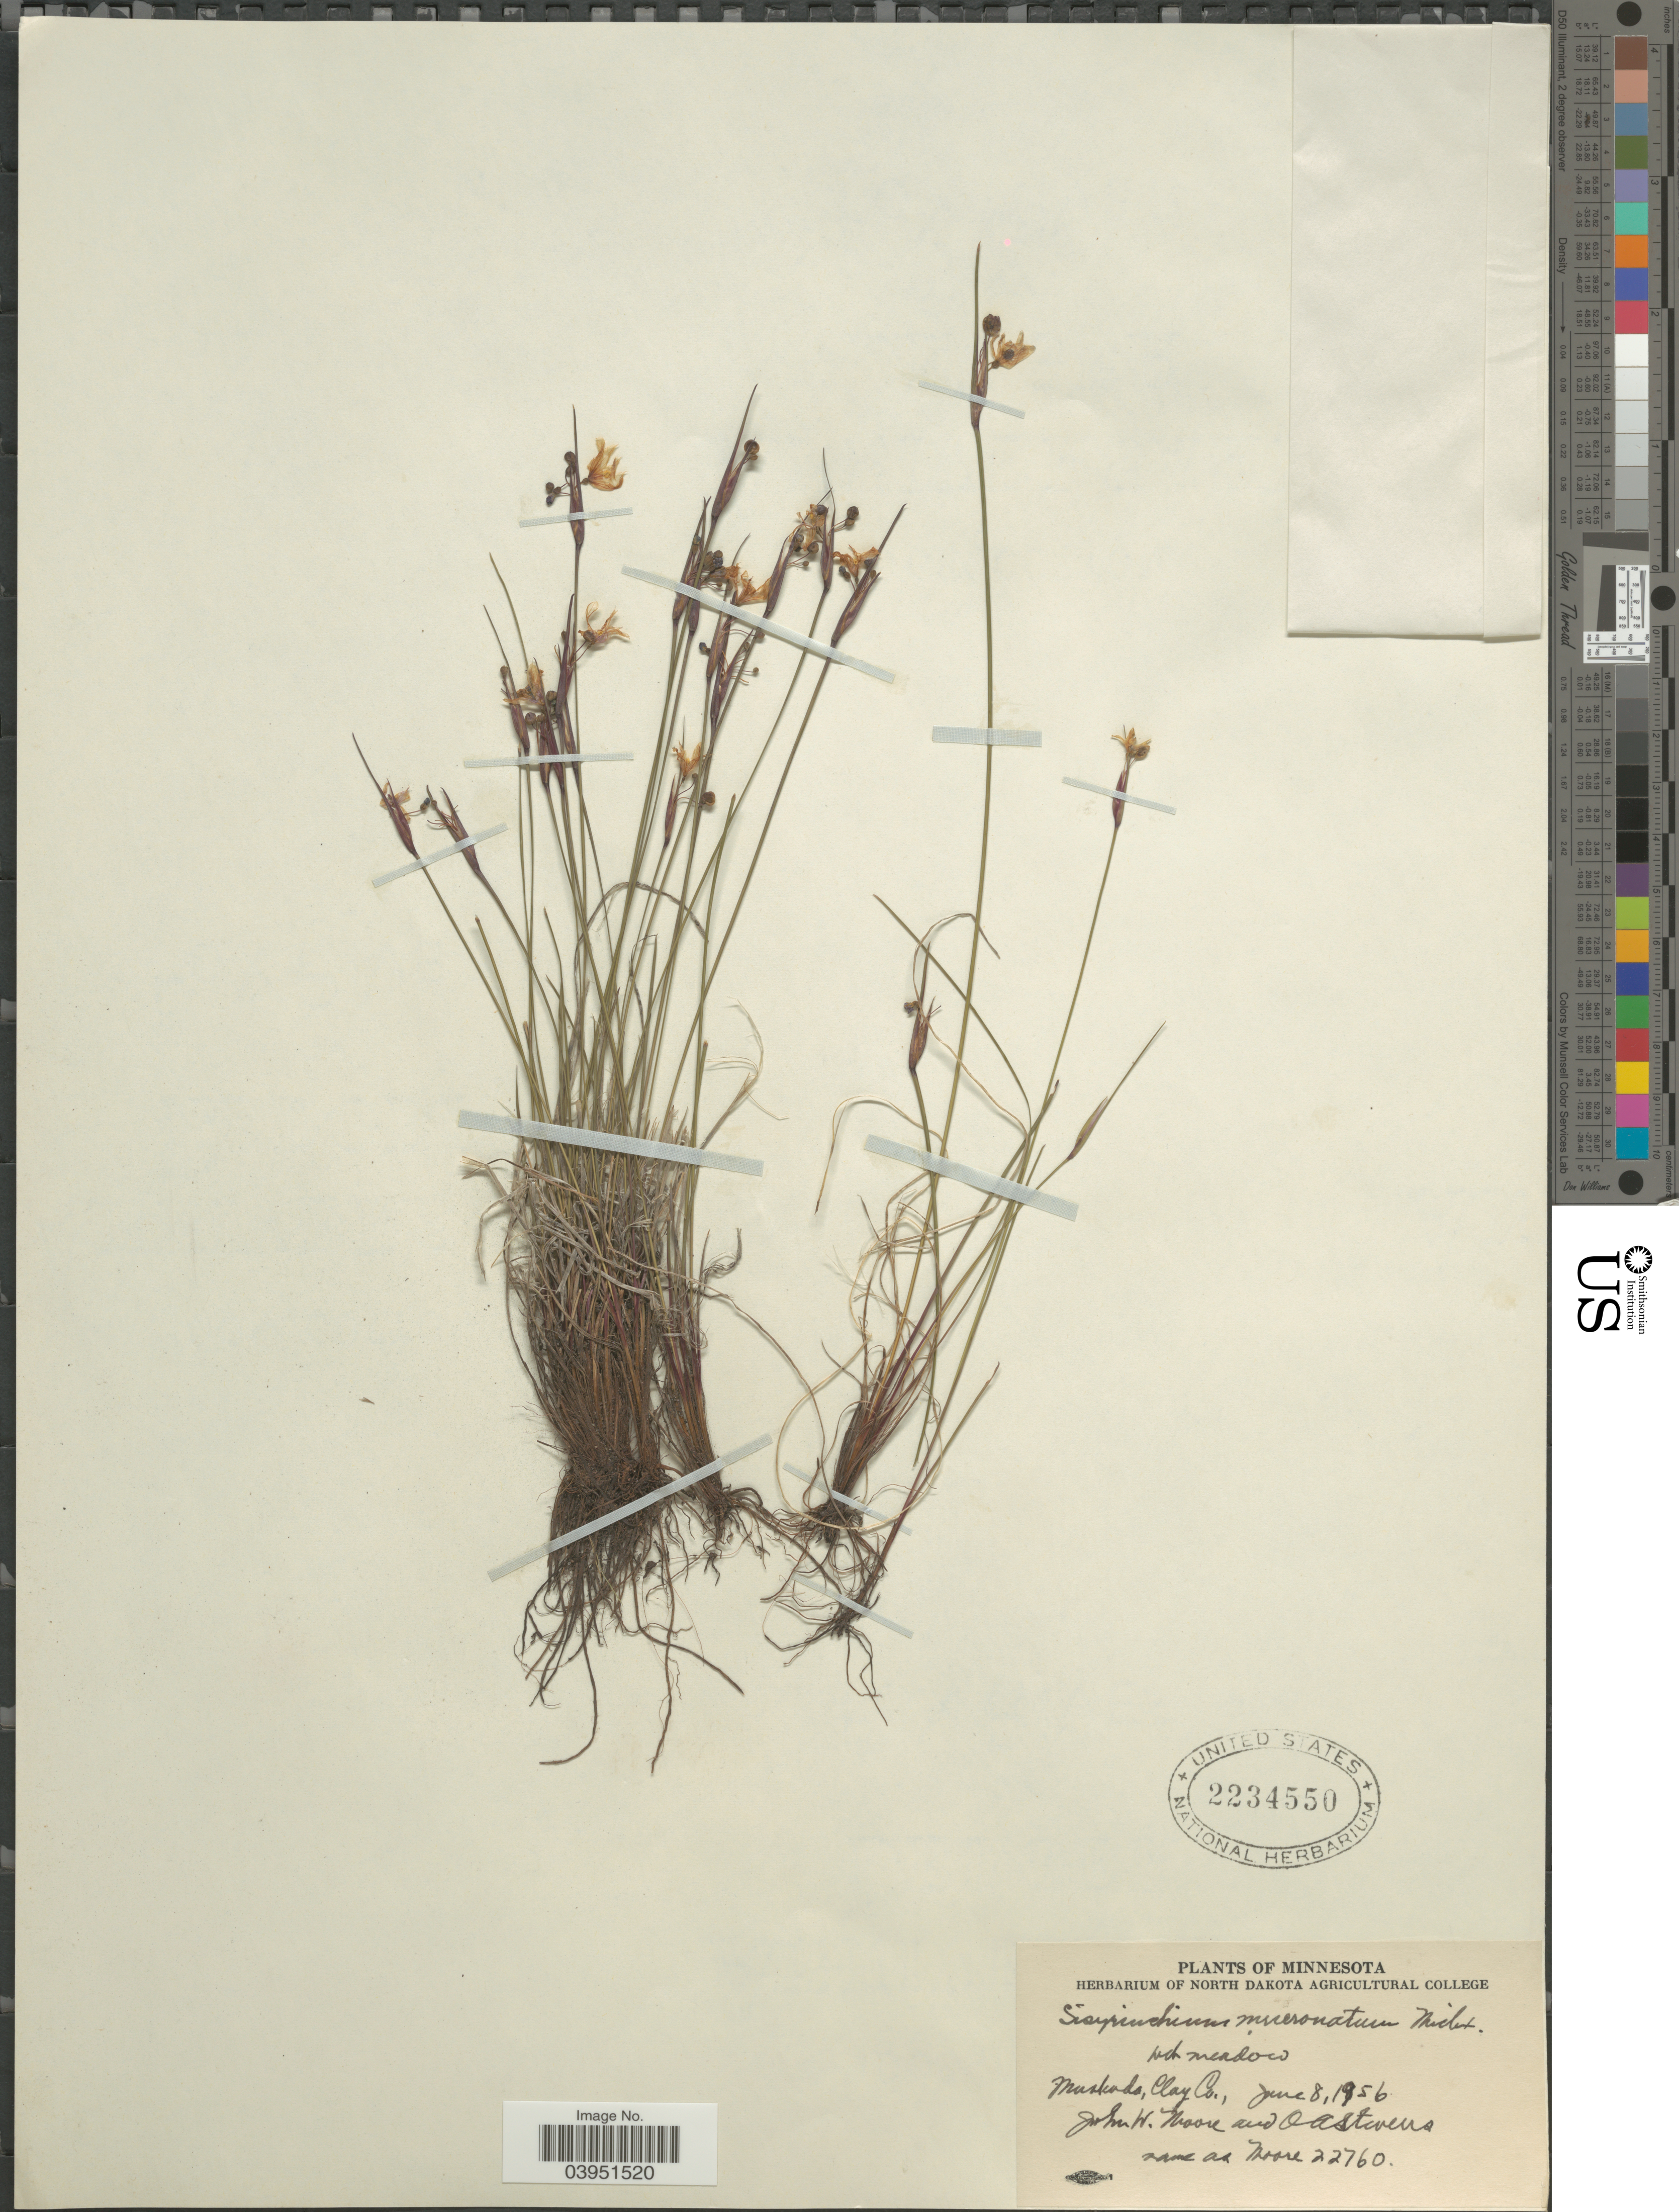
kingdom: Plantae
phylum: Tracheophyta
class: Liliopsida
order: Asparagales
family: Iridaceae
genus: Sisyrinchium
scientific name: Sisyrinchium mucronatum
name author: Michx.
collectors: J. Moore & O. A. Stevens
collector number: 22760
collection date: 1956-06-08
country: United States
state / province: Minnesota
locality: Muskado, Clay Co.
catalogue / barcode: US 2234550